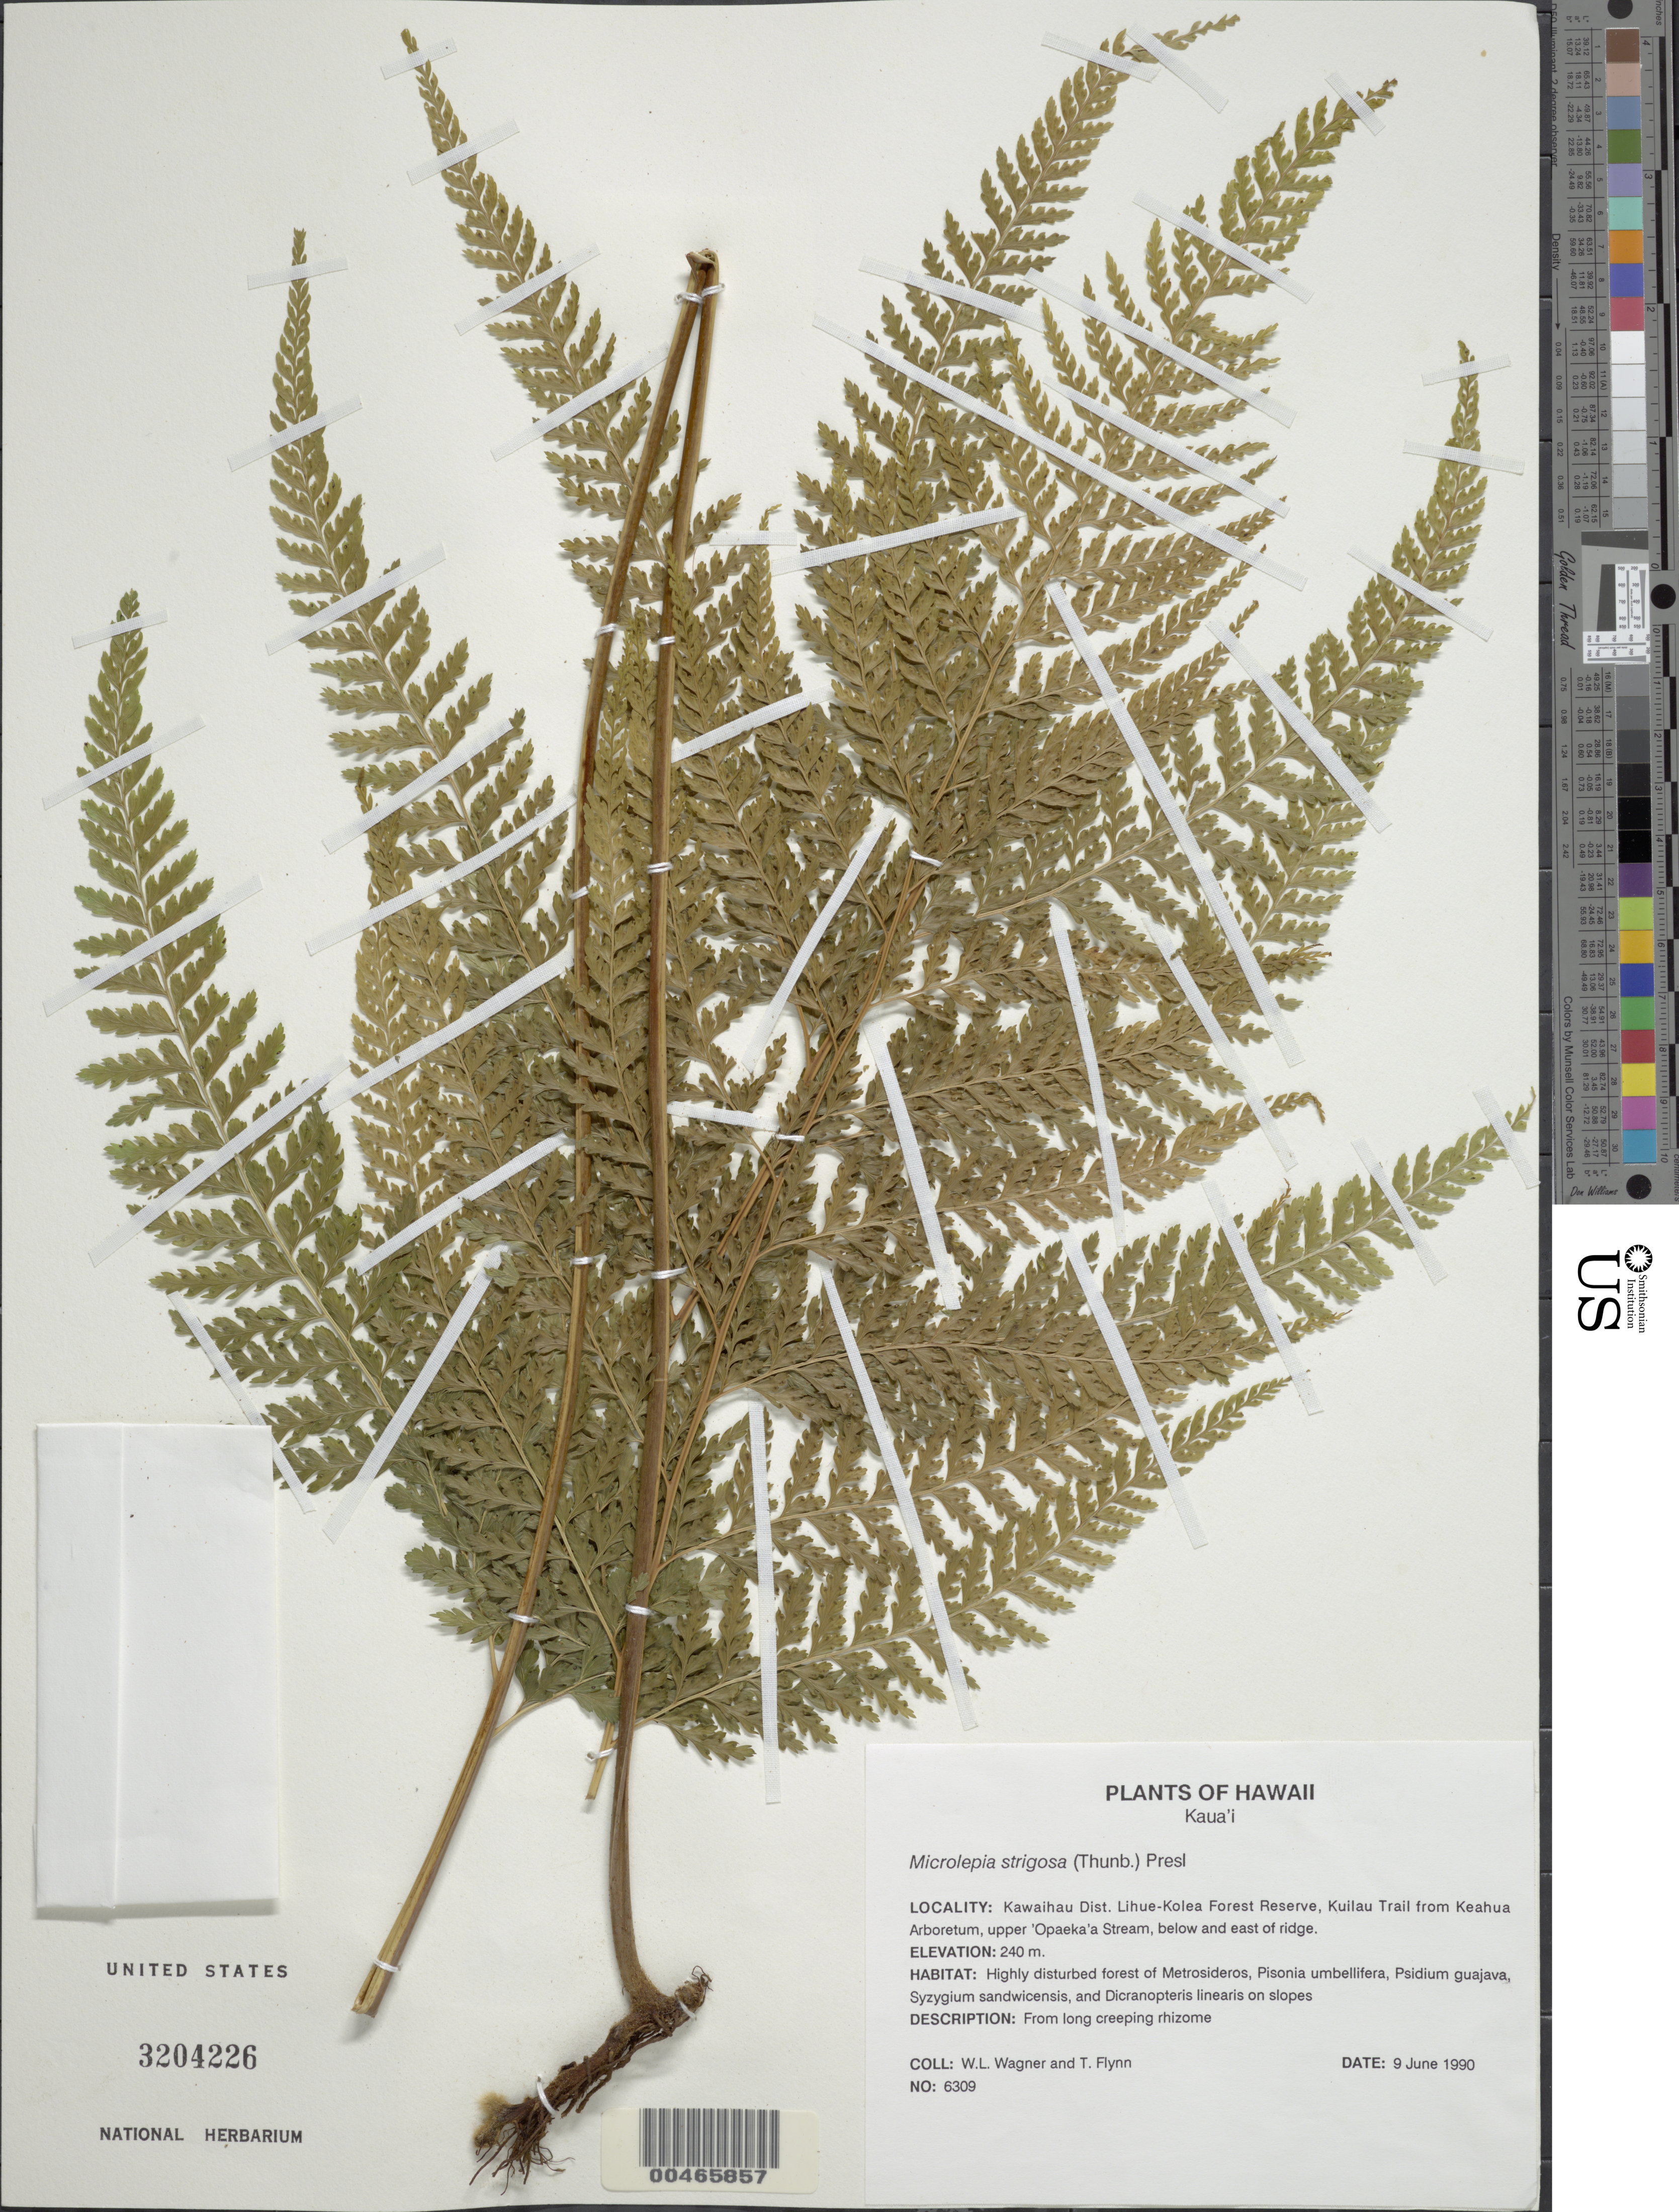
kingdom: Plantae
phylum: Tracheophyta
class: Polypodiopsida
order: Polypodiales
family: Dennstaedtiaceae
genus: Microlepia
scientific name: Microlepia strigosa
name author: (Thunb.) J. Presl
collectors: W. L. Wagner & T. W. Flynn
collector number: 6309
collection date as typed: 9 Jun 1990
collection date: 1990-06-09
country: United States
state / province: Hawaii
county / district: Kauai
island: Kaua'i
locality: Kawaihau Dist. Lihue-Kolea Forest Reserve, Kuilau Trail from Keahua Arboretum, upper Opaeka'a Stream, below and E of ridge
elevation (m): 240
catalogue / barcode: US 3204226